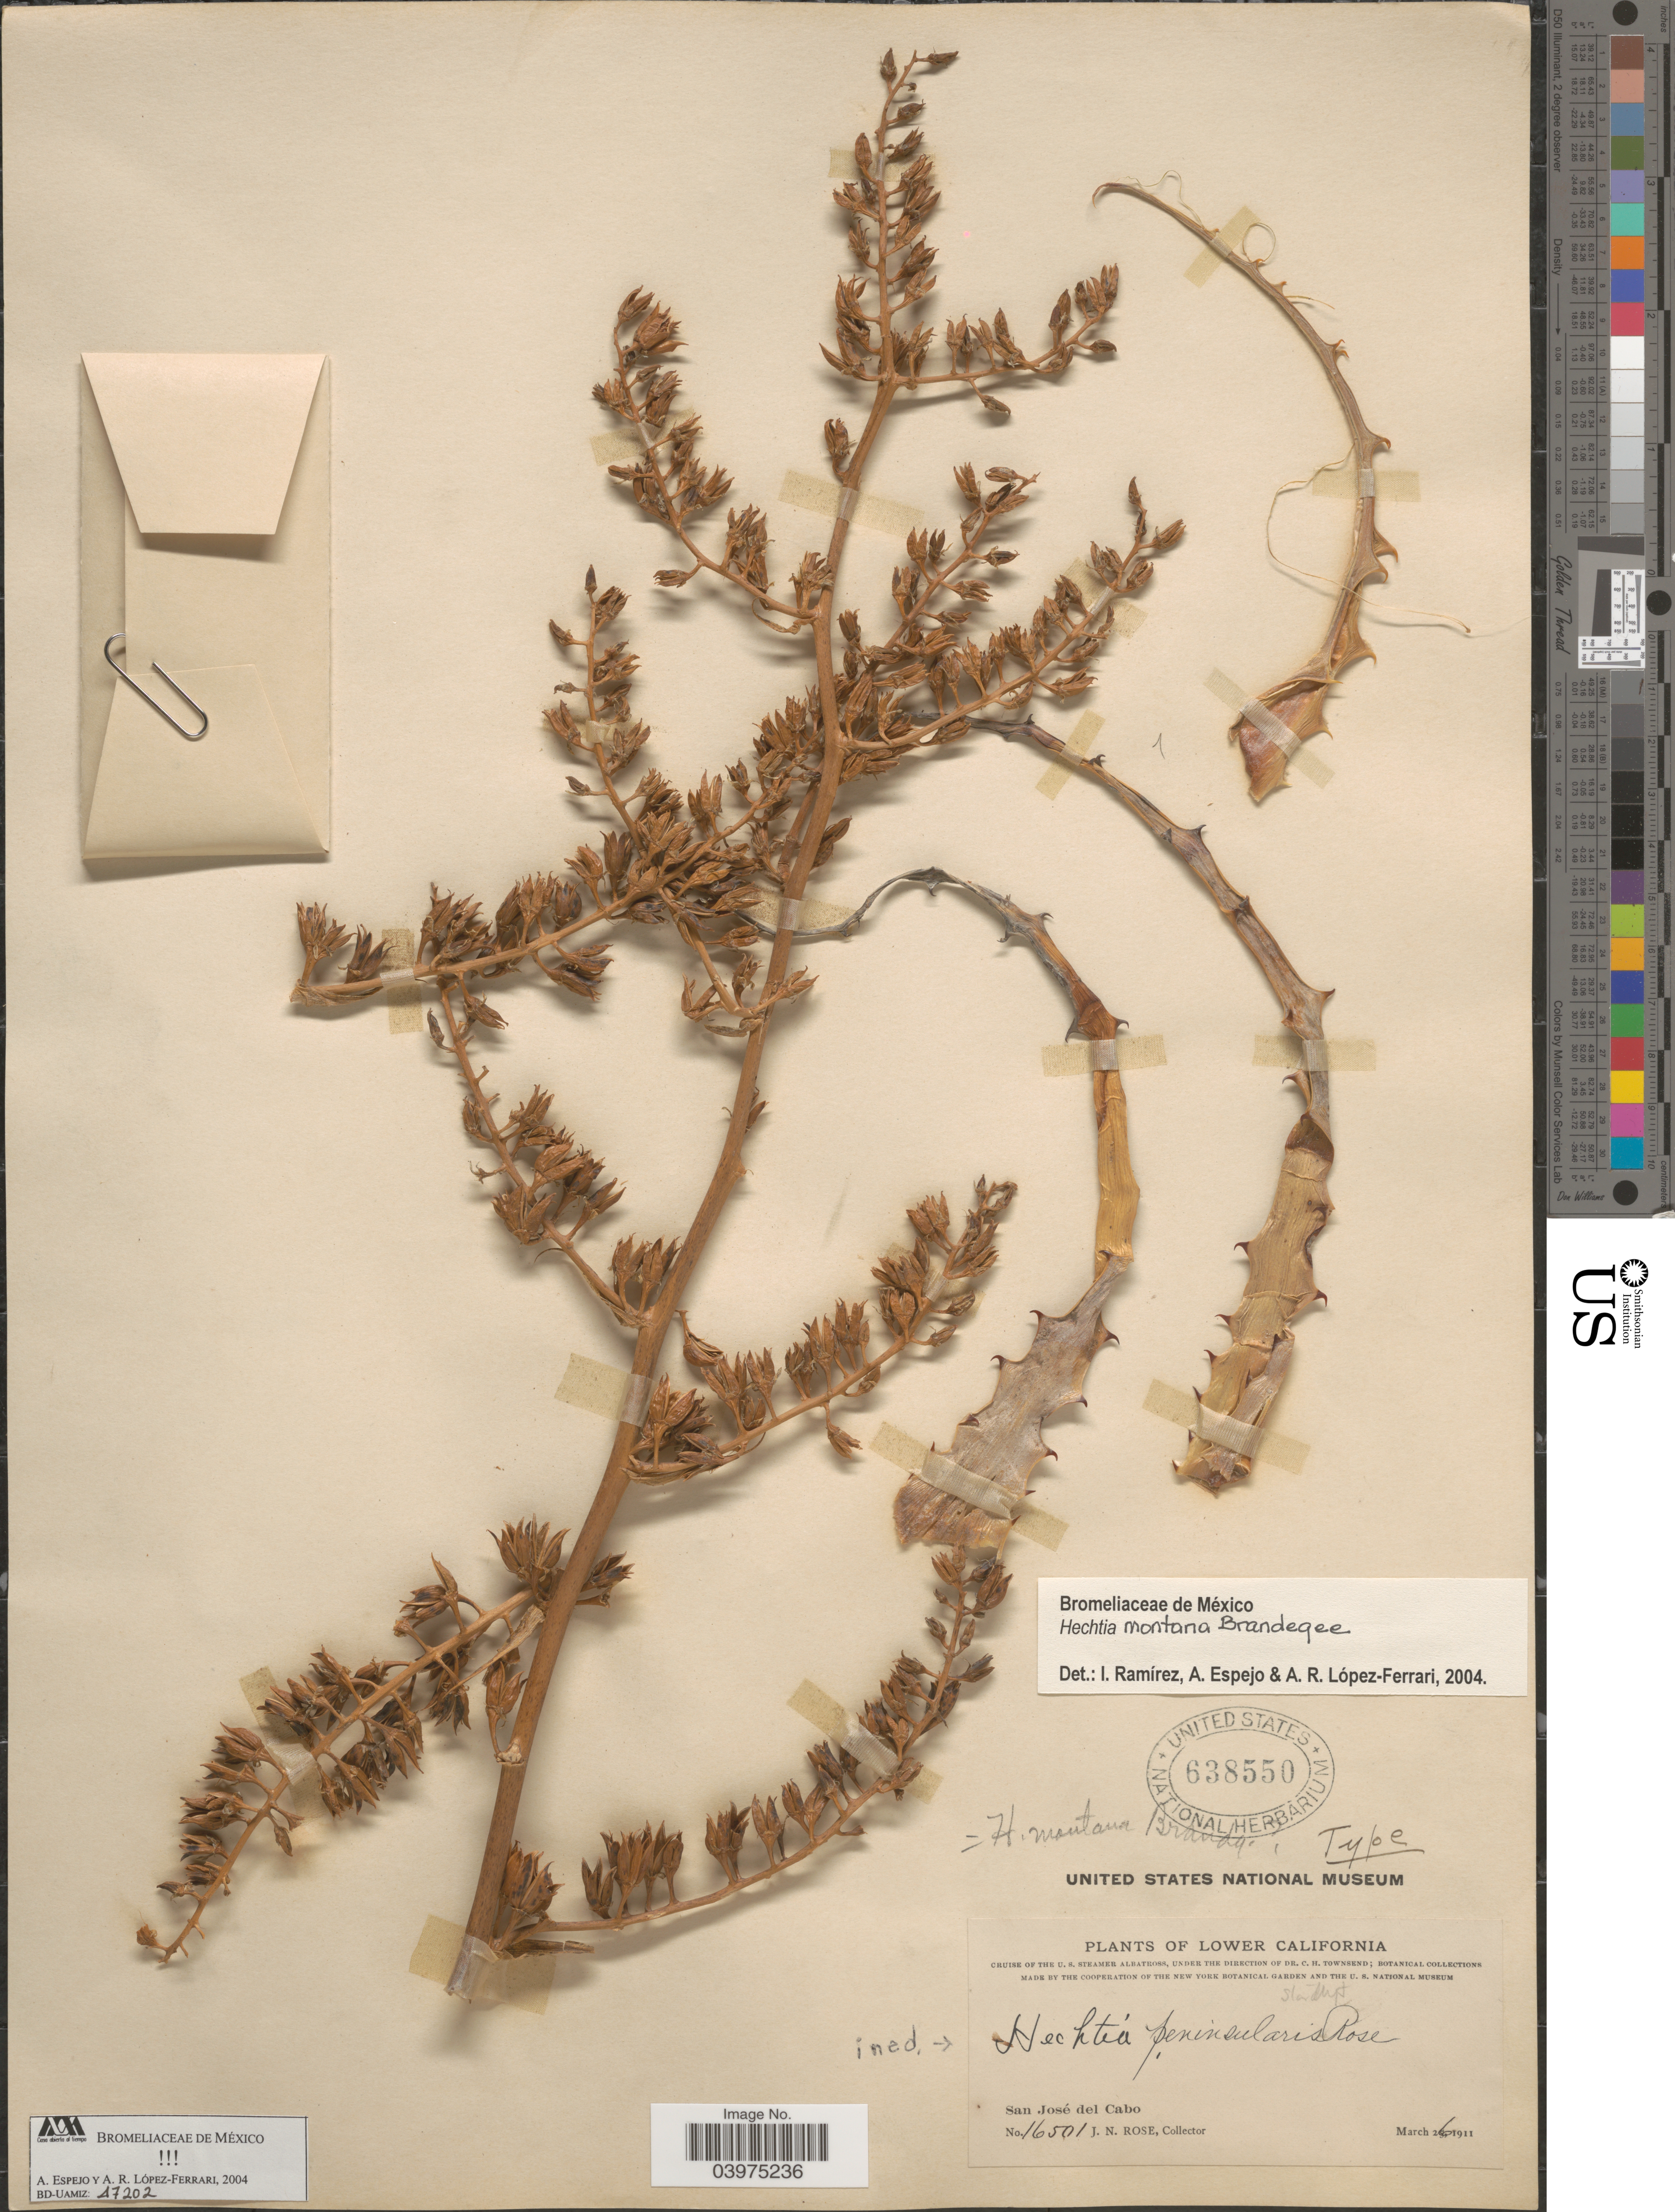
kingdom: Plantae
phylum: Tracheophyta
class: Liliopsida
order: Poales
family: Bromeliaceae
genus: Hechtia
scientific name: Hechtia montana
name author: Brandegee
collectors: J. N. Rose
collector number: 16501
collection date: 1911-03-26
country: Mexico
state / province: Baja California Sur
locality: Lower California. San José del Cabo.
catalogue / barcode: US 638550